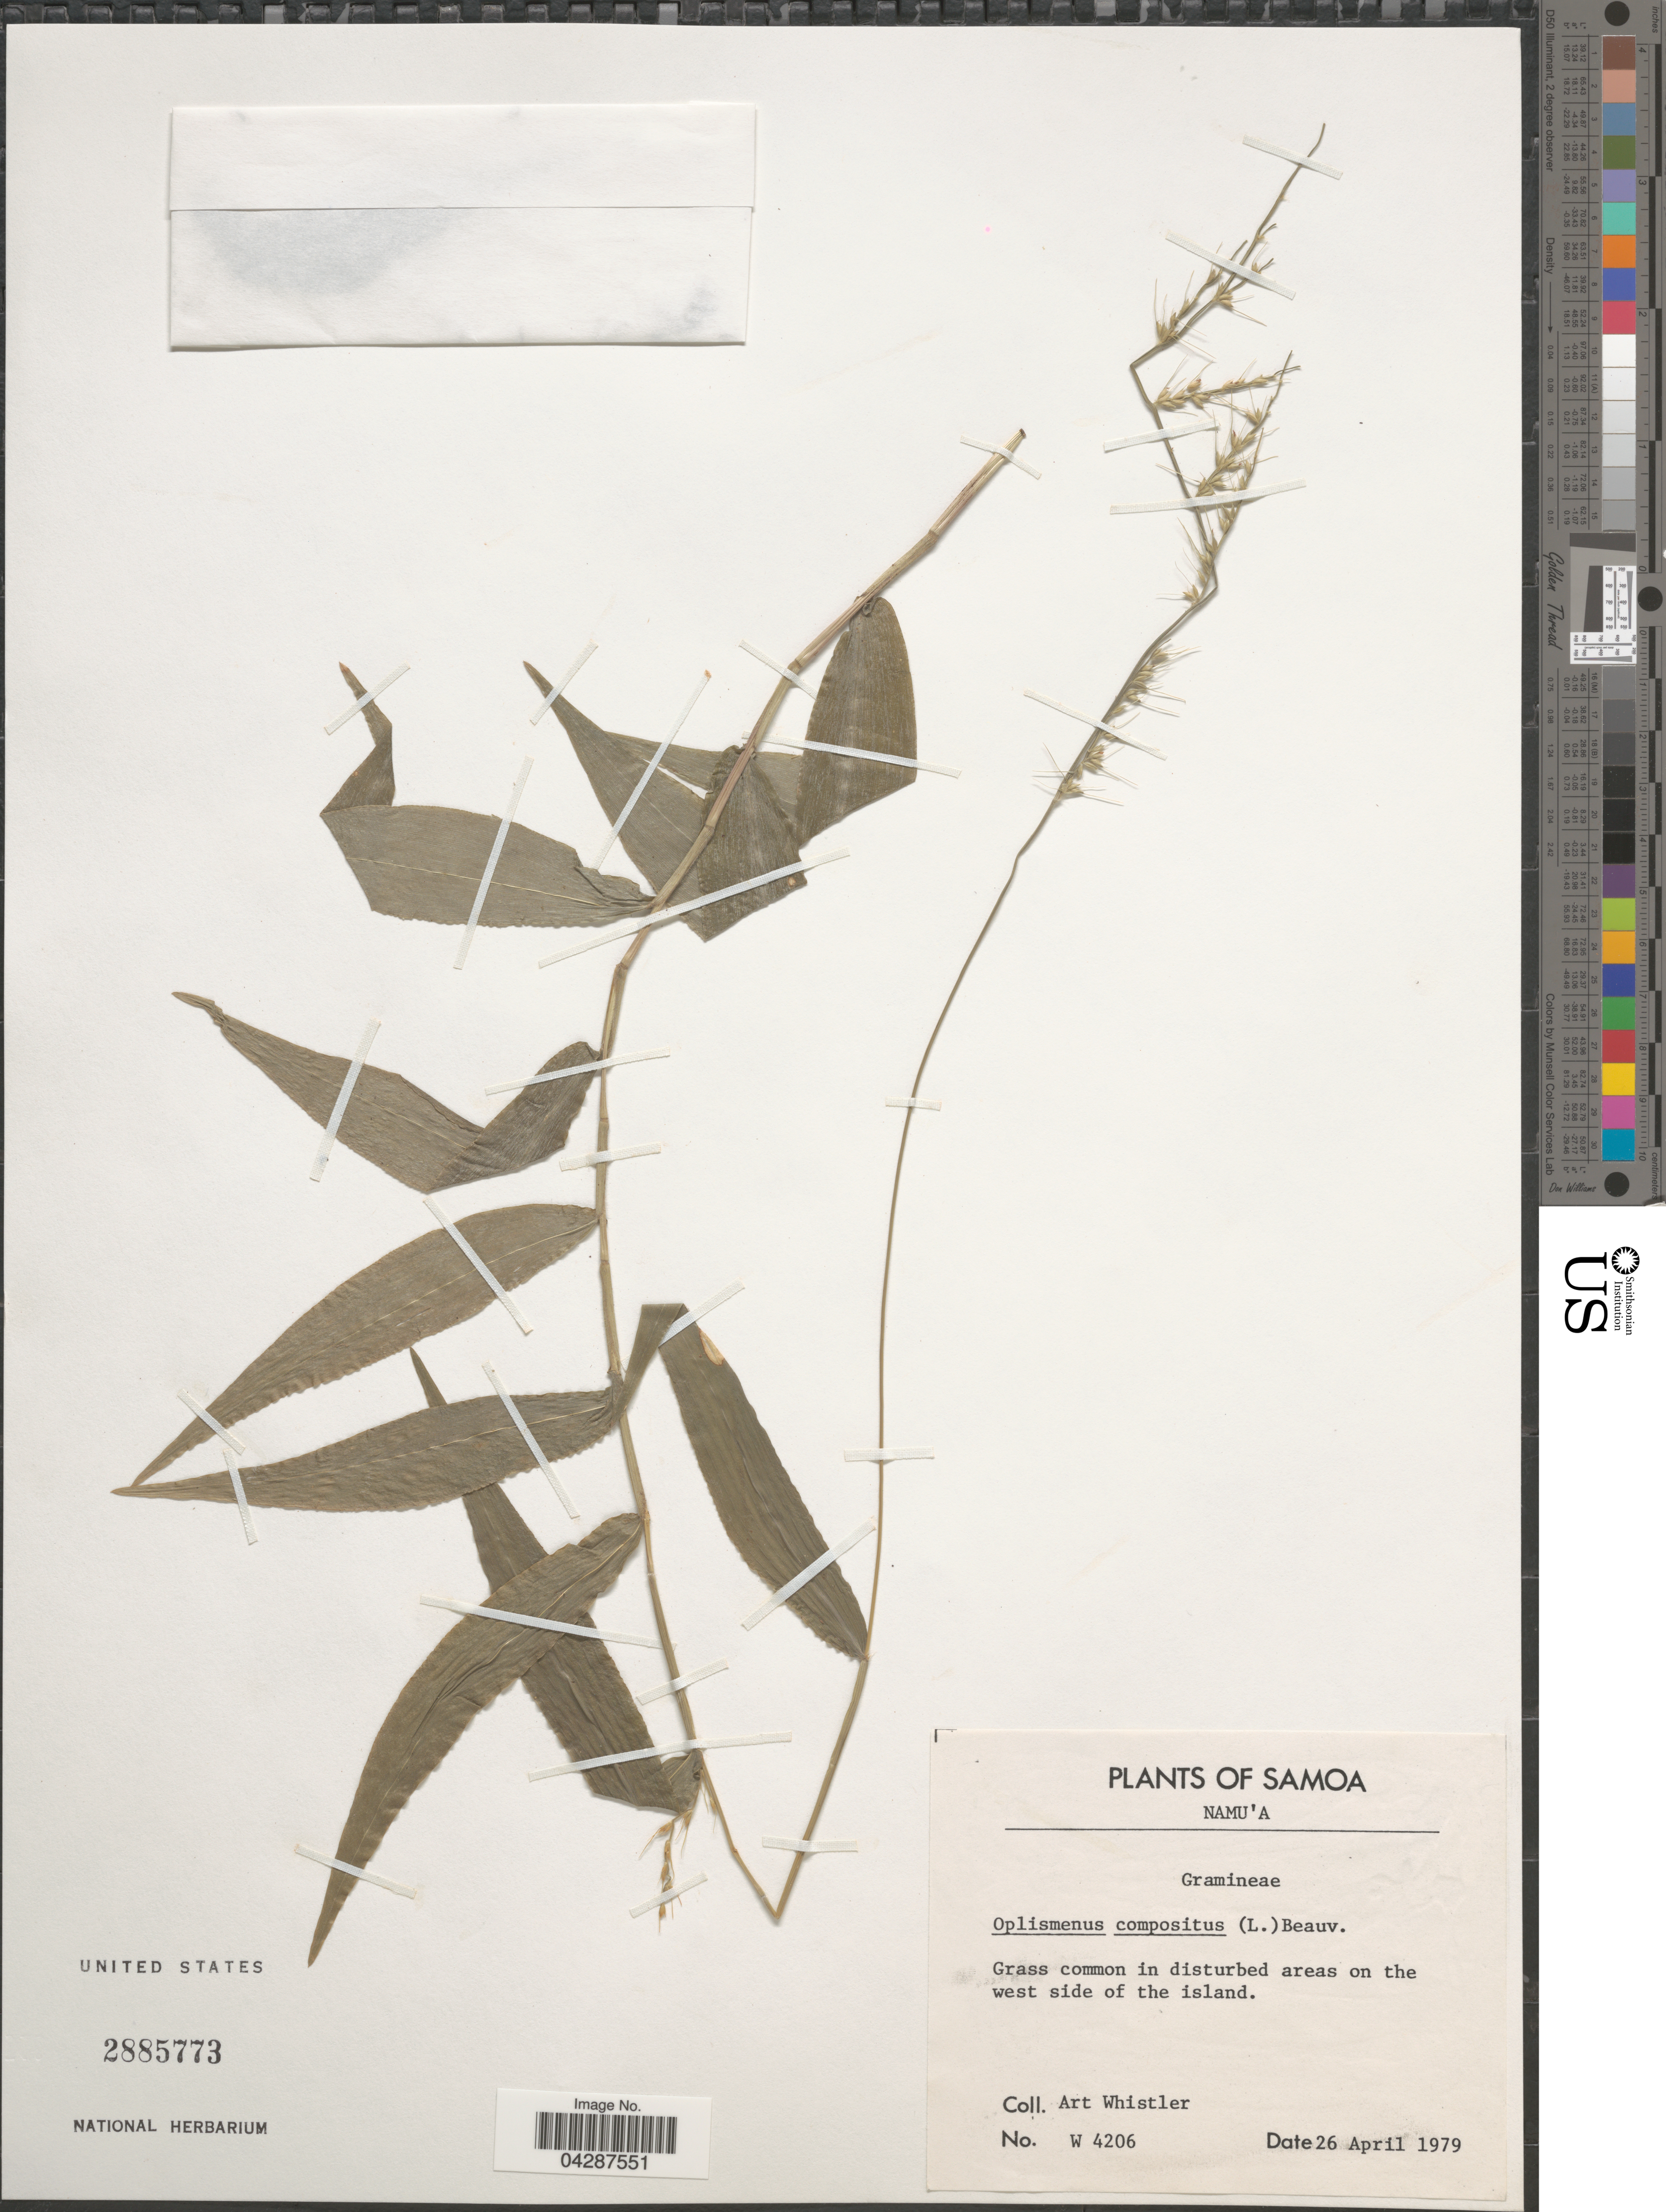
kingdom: Plantae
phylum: Tracheophyta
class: Liliopsida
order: Poales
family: Poaceae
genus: Oplismenus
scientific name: Oplismenus compositus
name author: (L.) P. Beauv.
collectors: A. Whistler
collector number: W 4206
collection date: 1979-04-26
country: Samoa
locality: Samoa. Namu'a. Grass common in the disturbed areas on the west side of the island.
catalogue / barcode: US 2885773